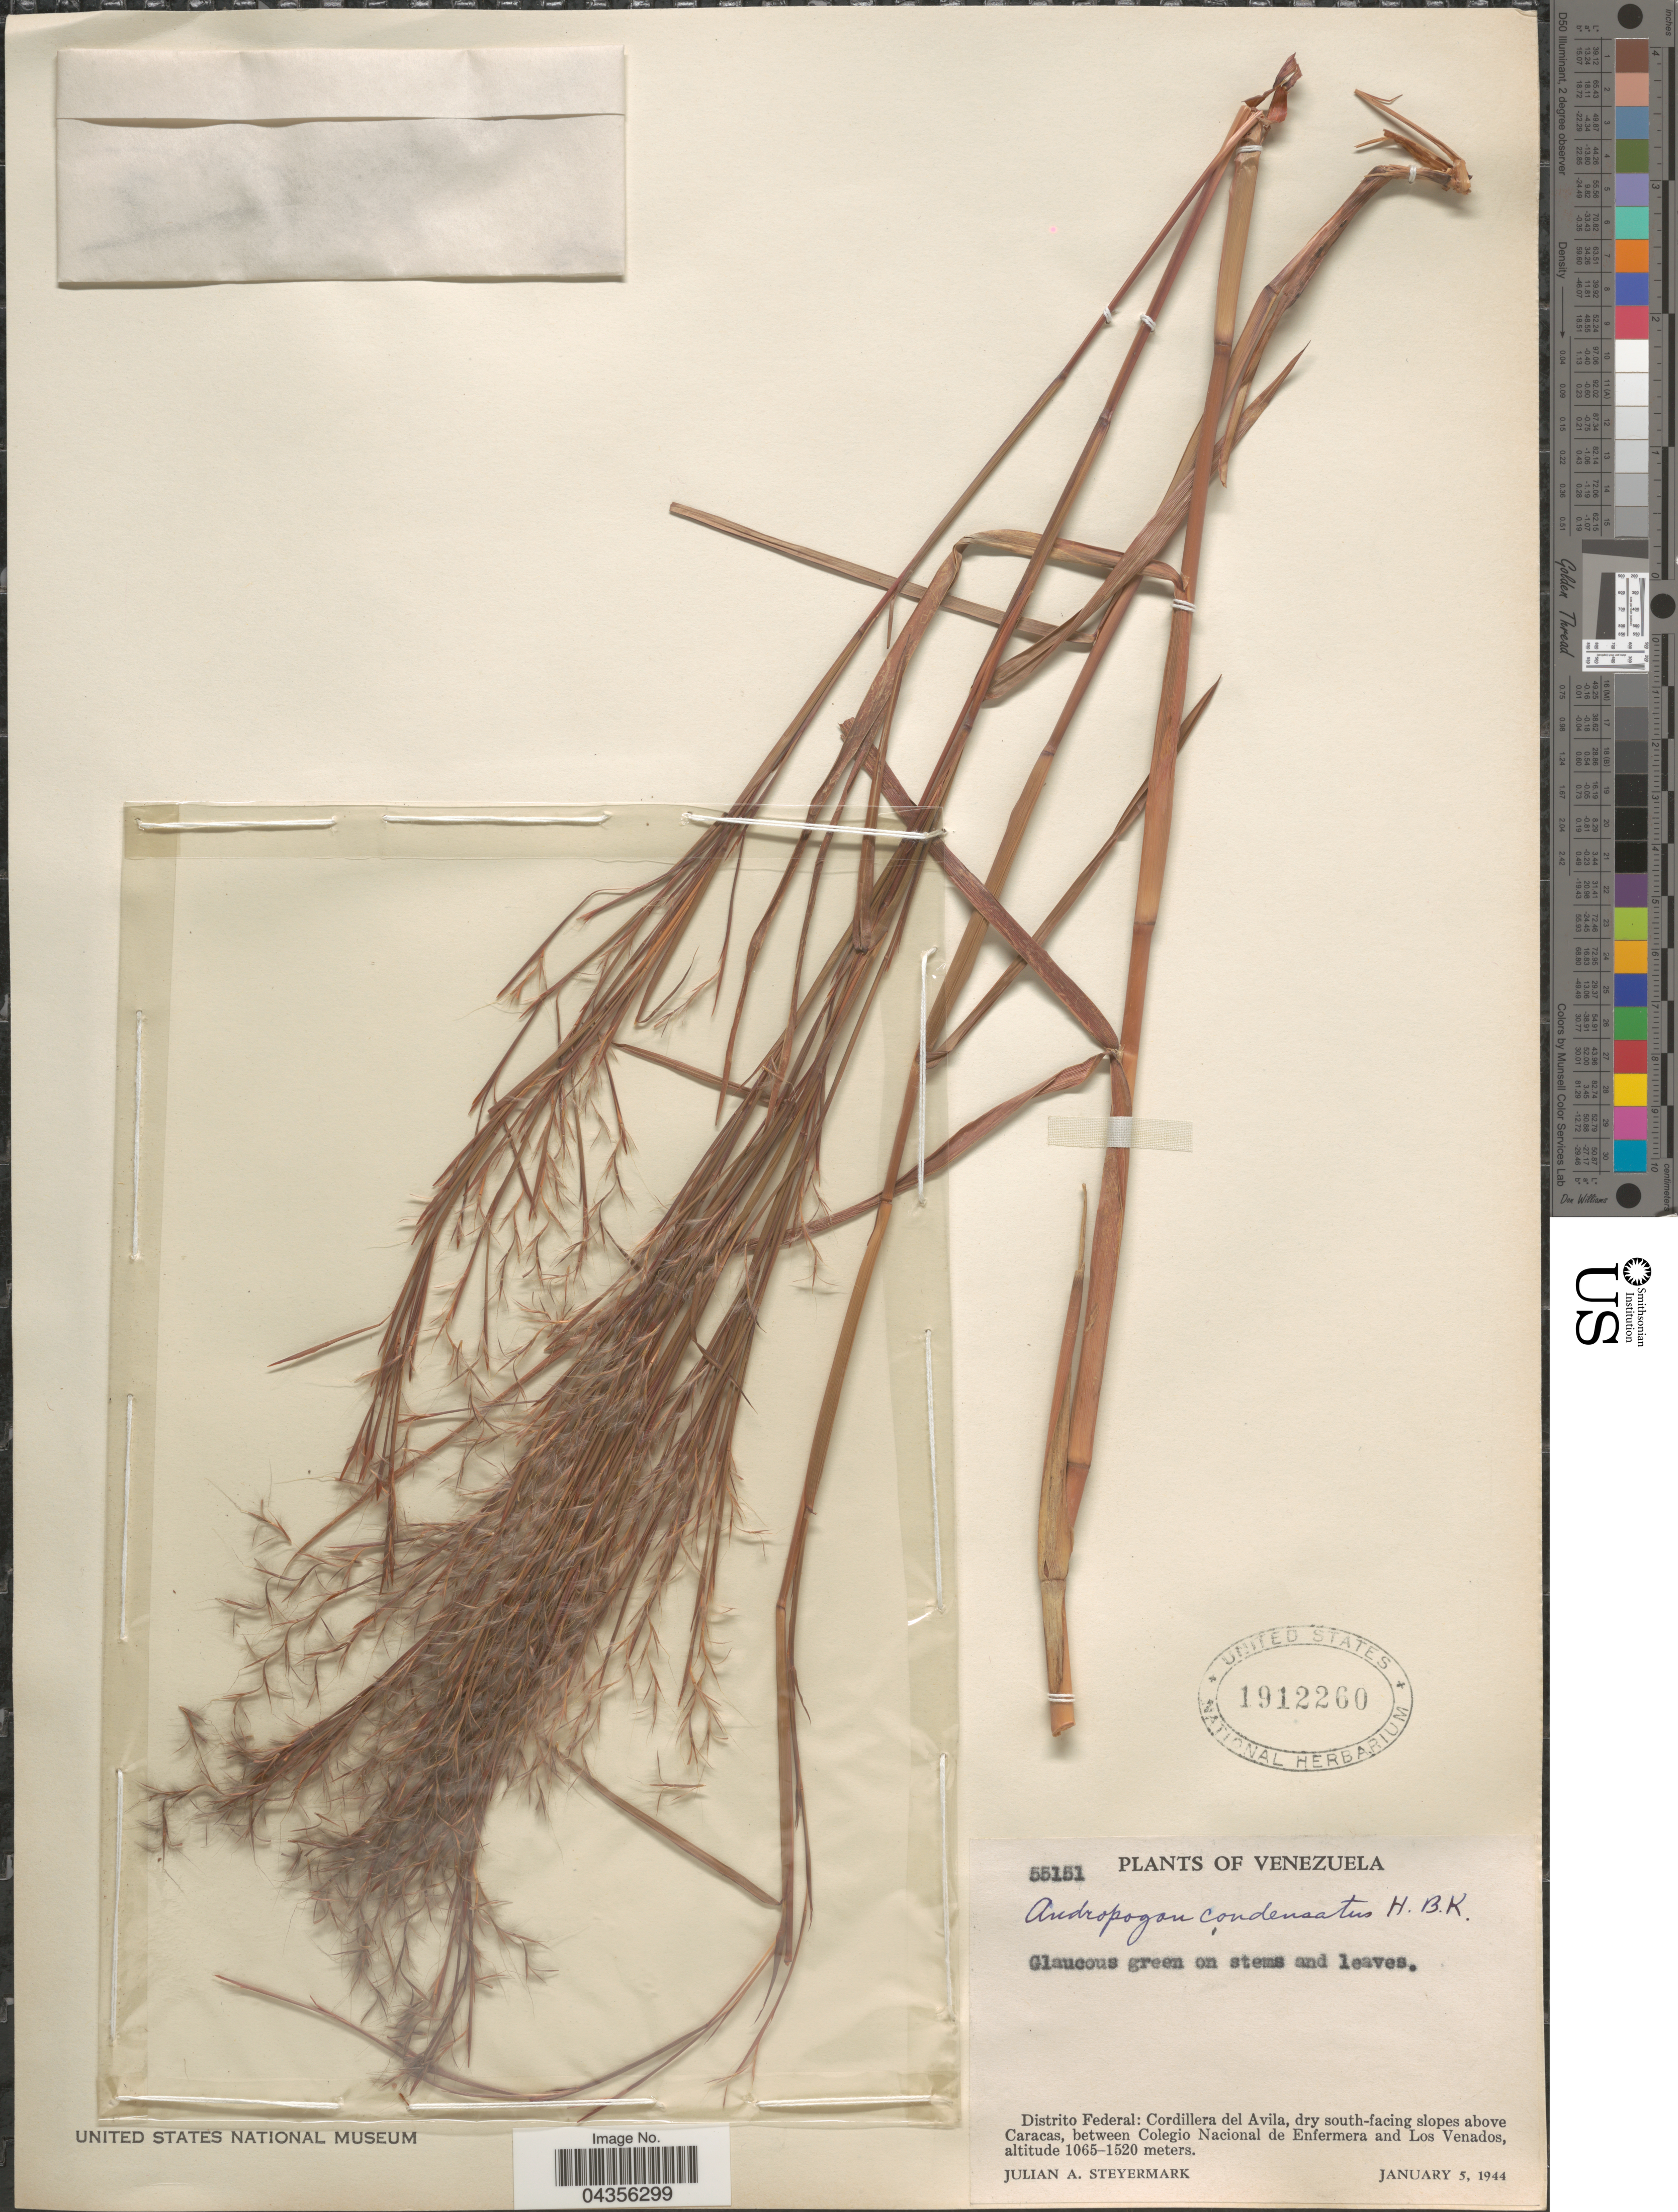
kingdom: Plantae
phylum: Tracheophyta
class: Liliopsida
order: Poales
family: Poaceae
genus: Schizachyrium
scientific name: Schizachyrium microstachyum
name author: (Desv. ex Ham.) Roseng. et al.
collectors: J. Steyermark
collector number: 55151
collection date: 1944-01-05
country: Venezuela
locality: Distrito Federal: Cordillera del Avila, dry south-facing slopes above Caracas, between Colegio Nacional de Enfermera and Los Venados.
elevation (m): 1065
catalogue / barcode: US 1912260